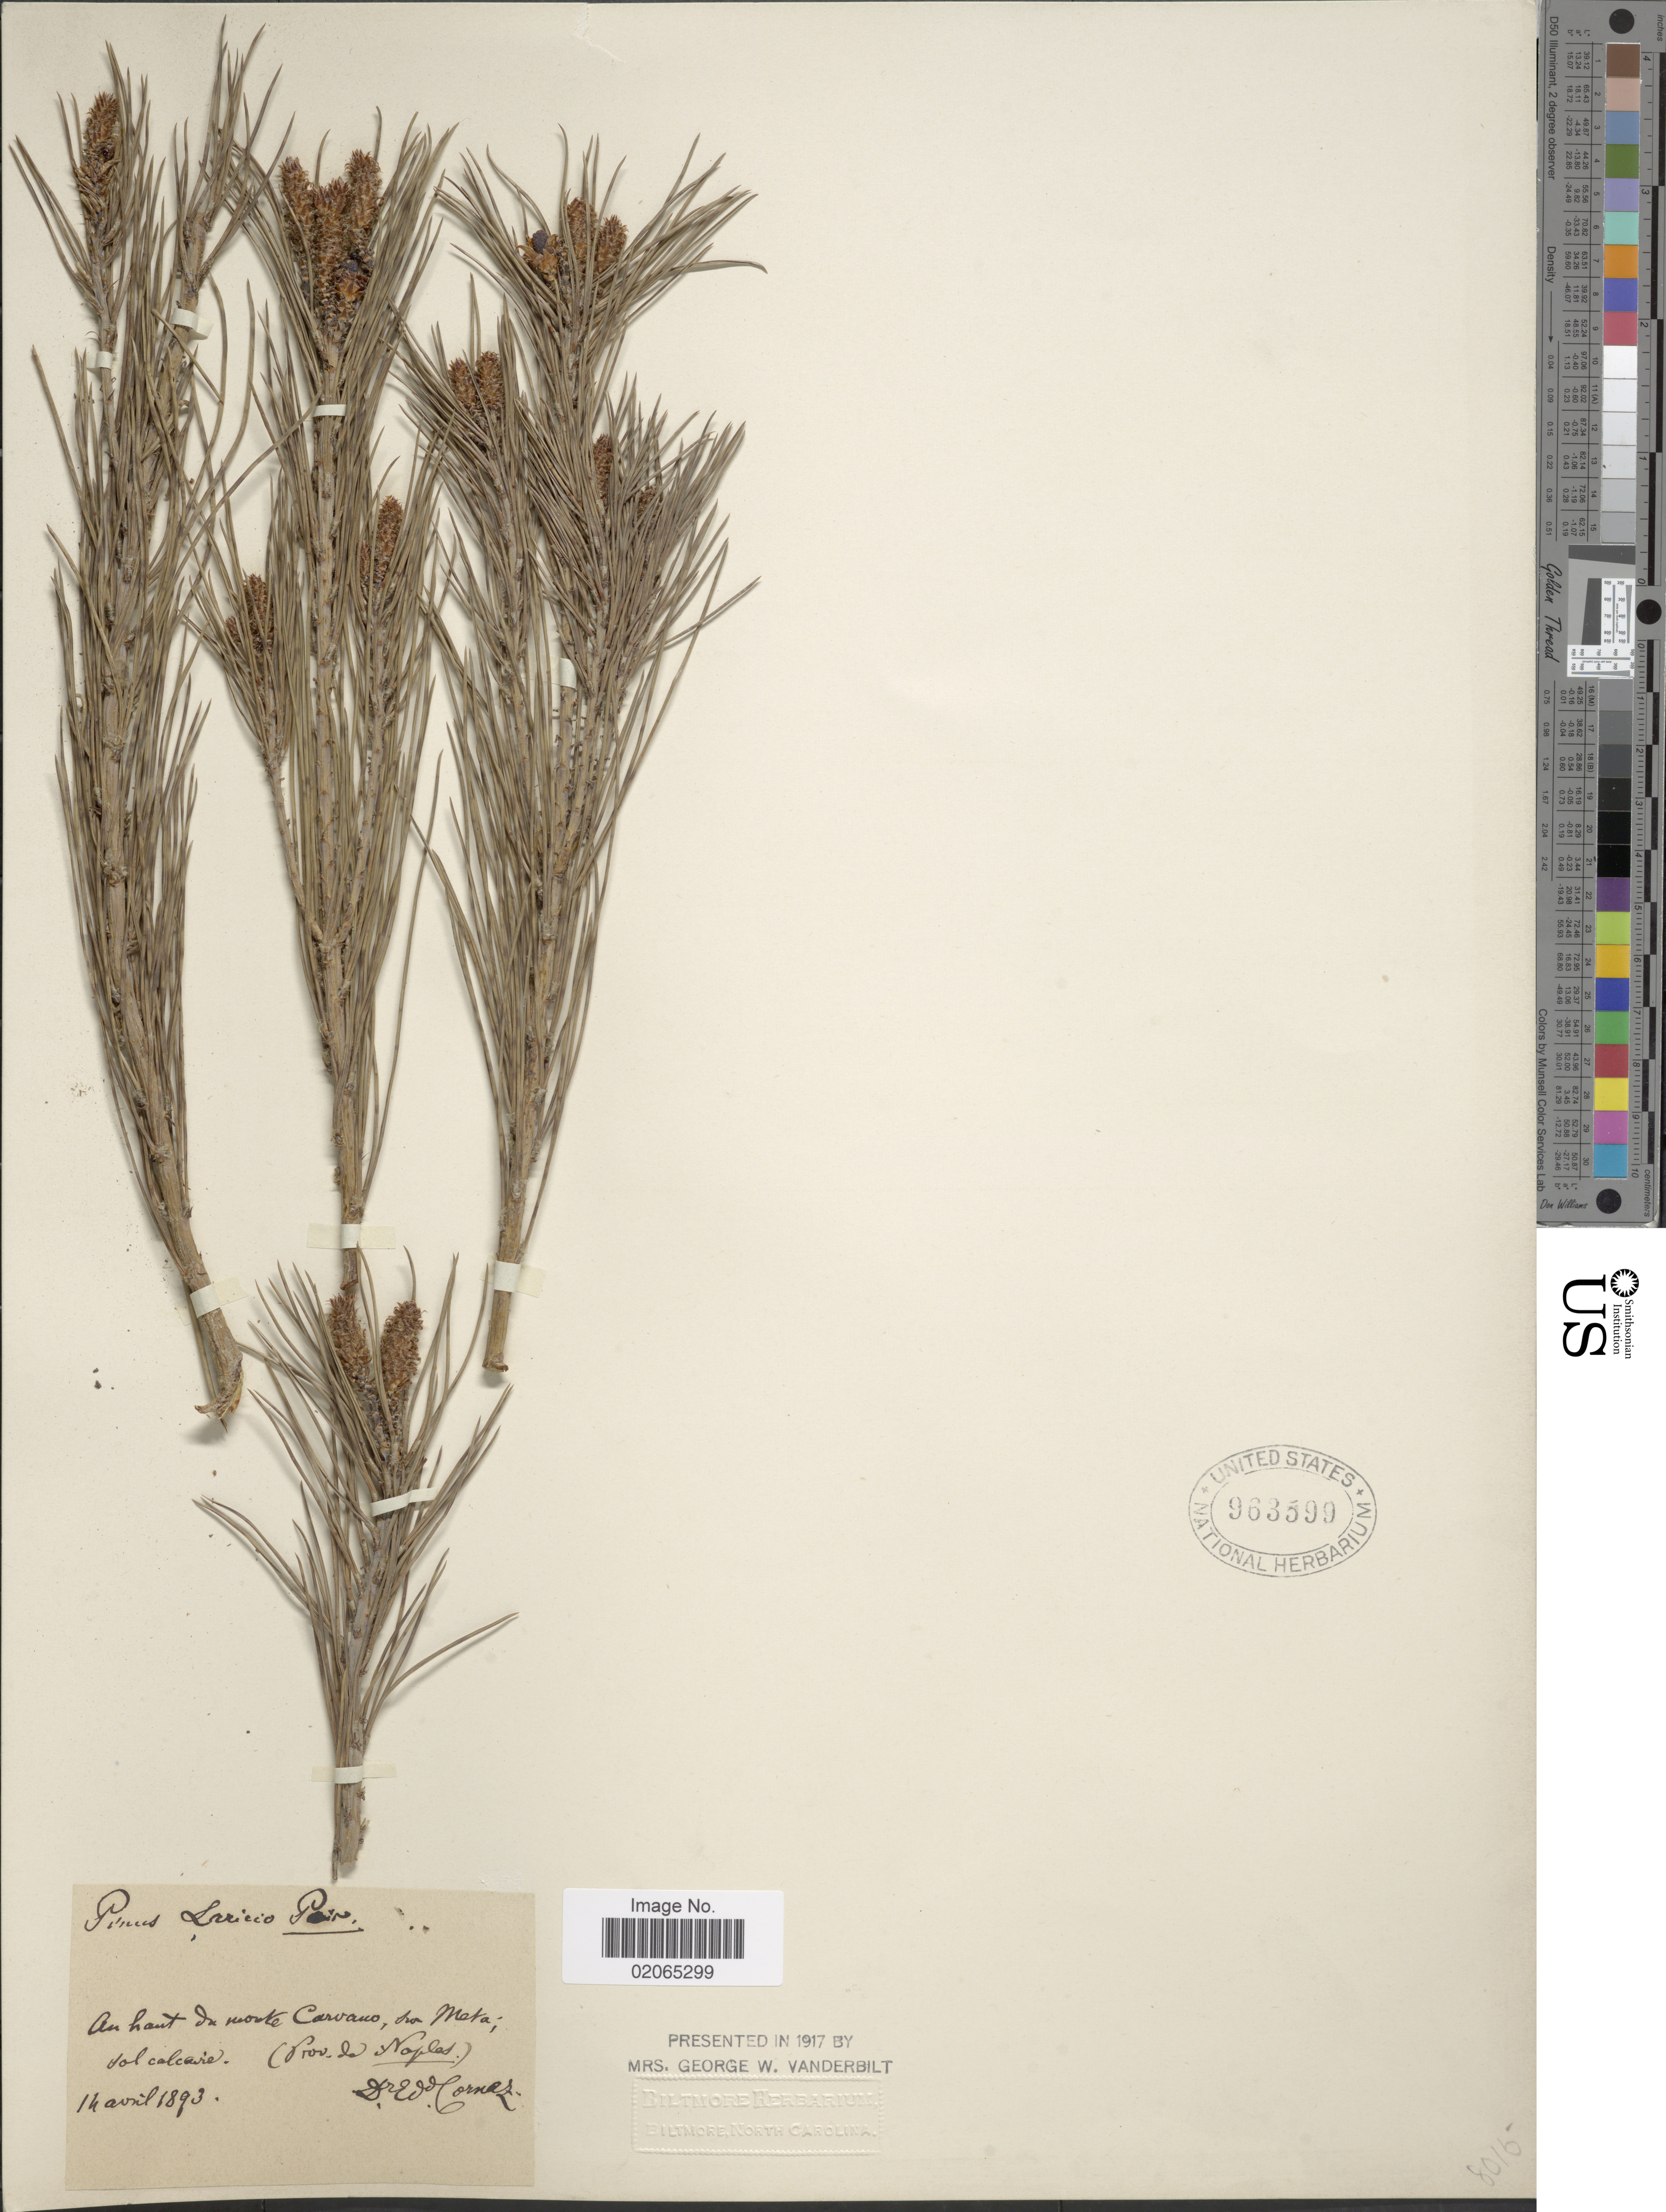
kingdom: Plantae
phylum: Tracheophyta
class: Pinopsida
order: Pinales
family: Pinaceae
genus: Pinus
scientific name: Pinus nigra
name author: Arnold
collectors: Cornaz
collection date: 1893-04-14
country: Italy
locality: Au haut du monte Caivano, [illegible text] Meta, sol calcaire. (prov. de Naples)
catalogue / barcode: US 963599